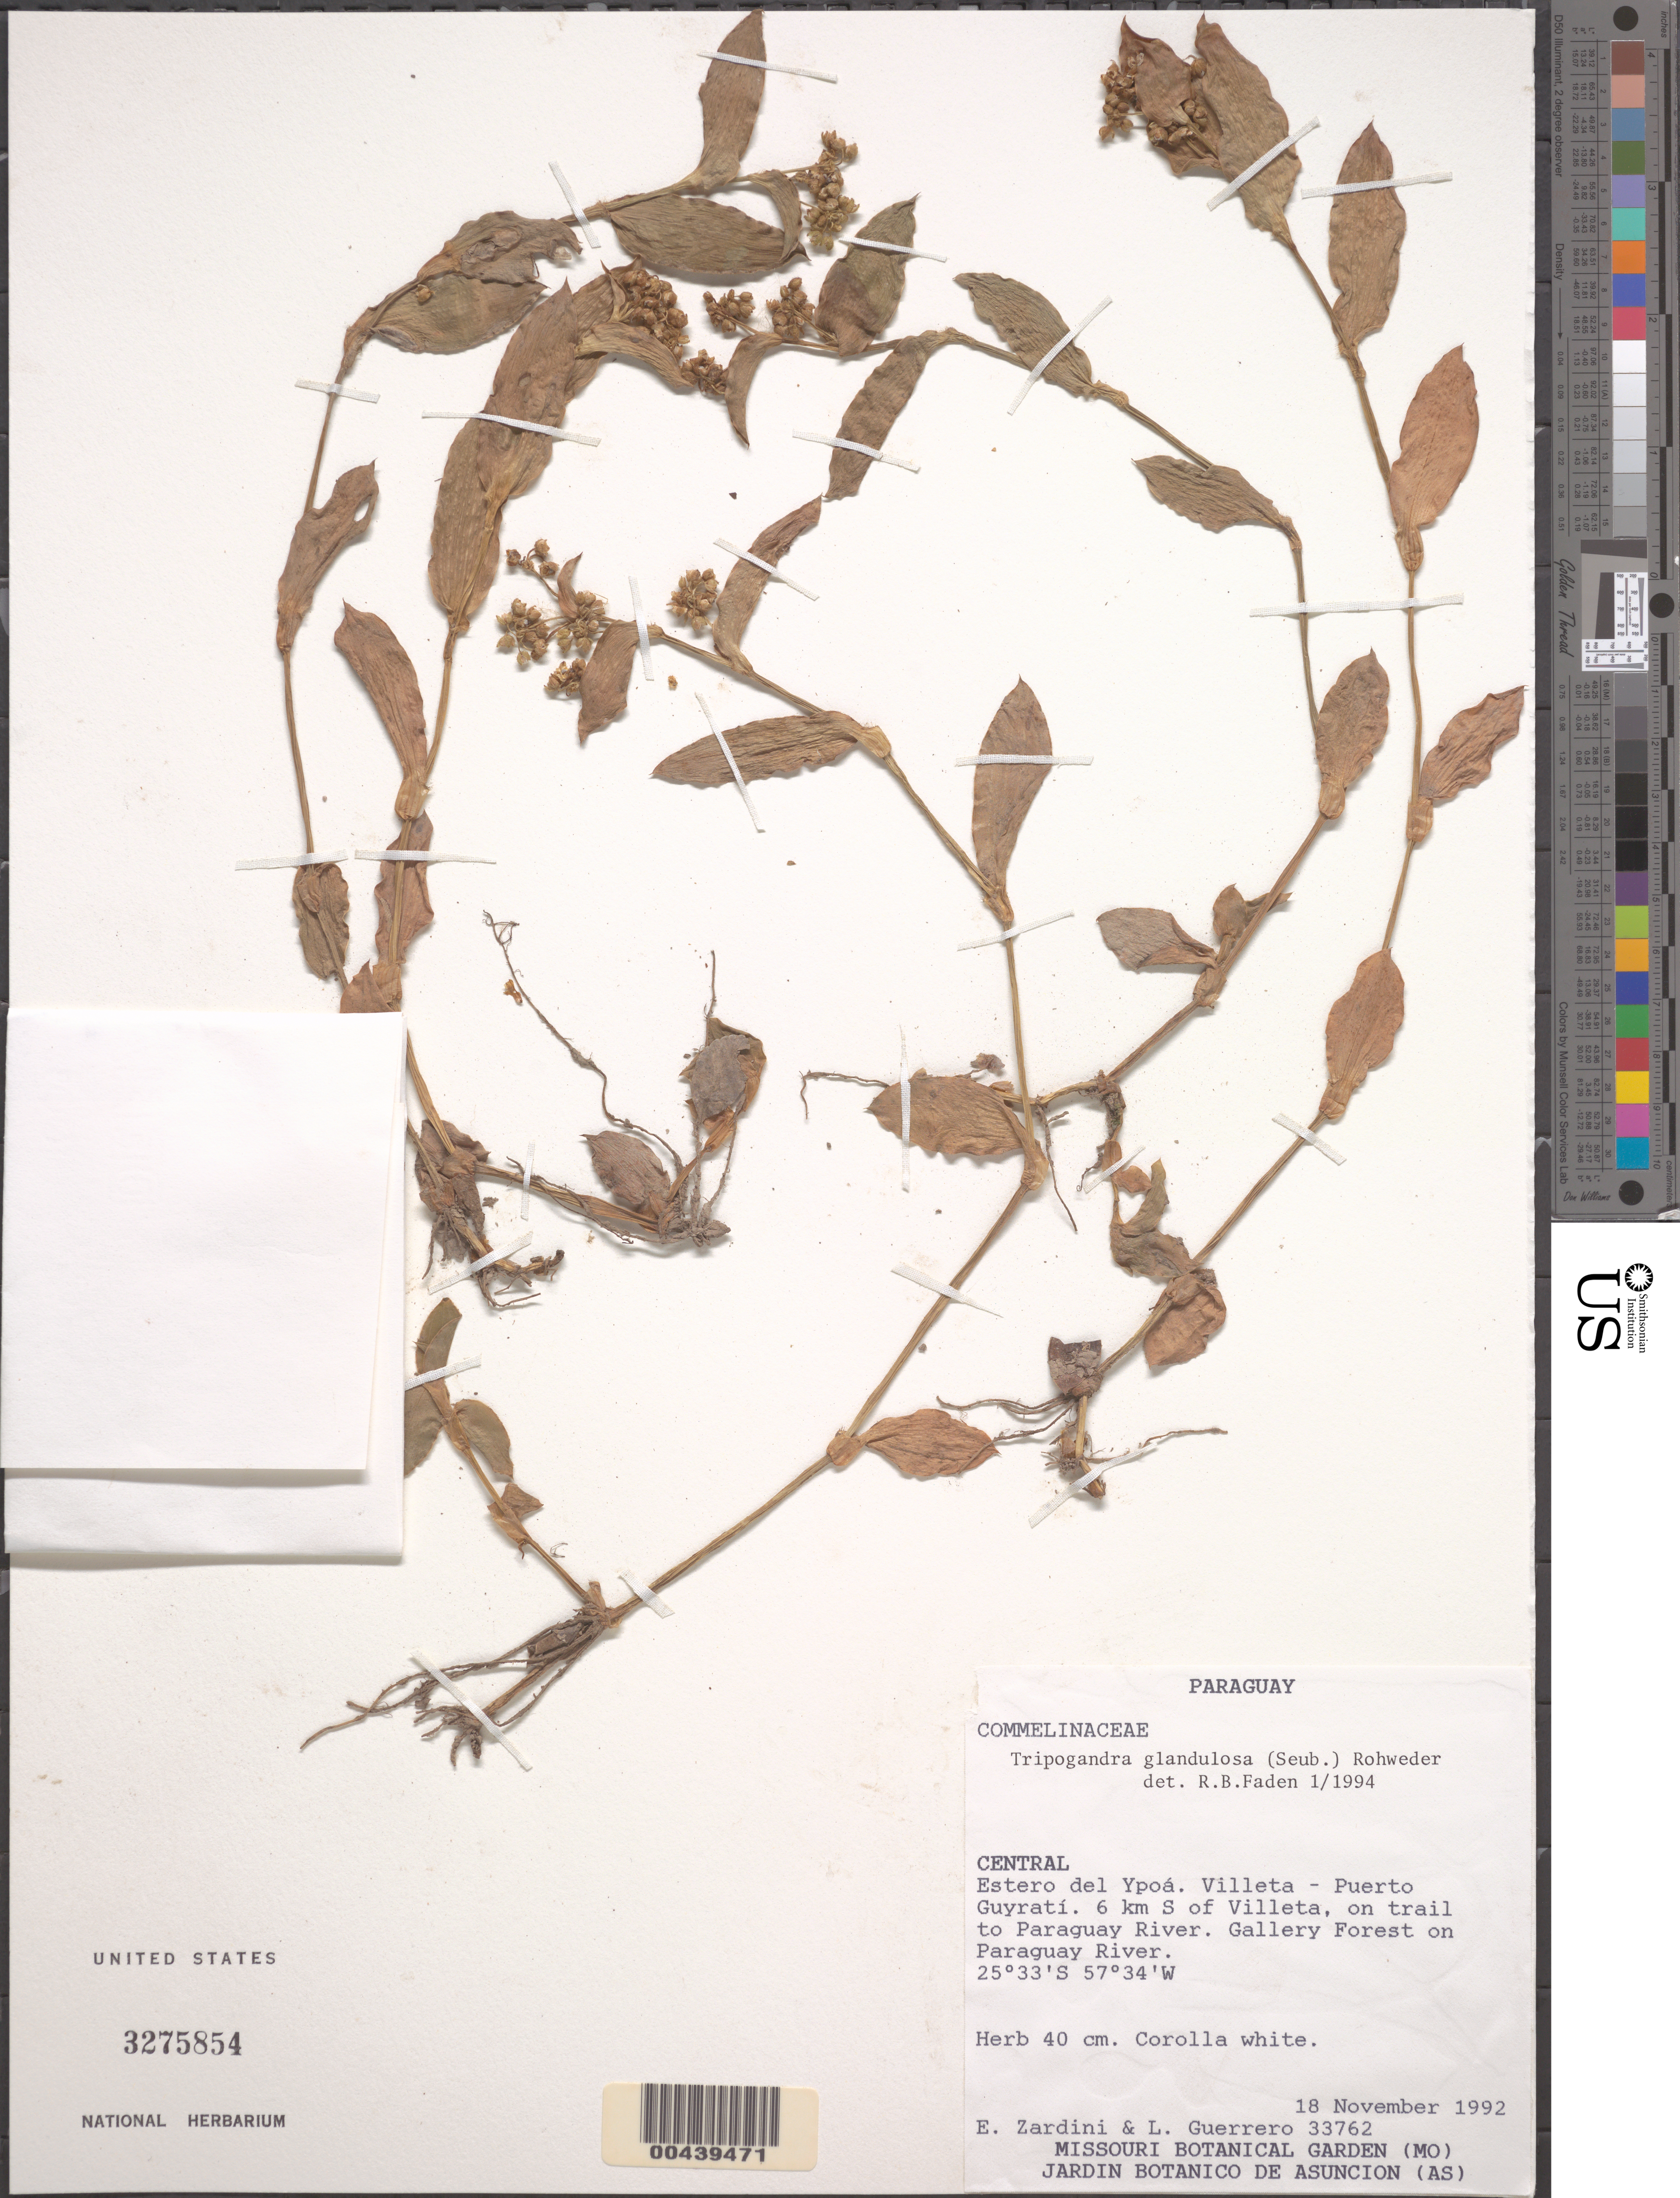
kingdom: Plantae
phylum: Tracheophyta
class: Liliopsida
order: Commelinales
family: Commelinaceae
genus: Tripogandra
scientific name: Tripogandra glandulosa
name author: (Seub.) Rohweder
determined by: Faden, Robert B., (US), Smithsonian Institution - National Museum of Natural History (UNITED STATES)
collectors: E. M. Zardini & L. Guerrero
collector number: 33762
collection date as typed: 18 Nov 1992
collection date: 1992-11-18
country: Paraguay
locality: Estero del ypoa, villeta-puerto guyrati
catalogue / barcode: US 3275854